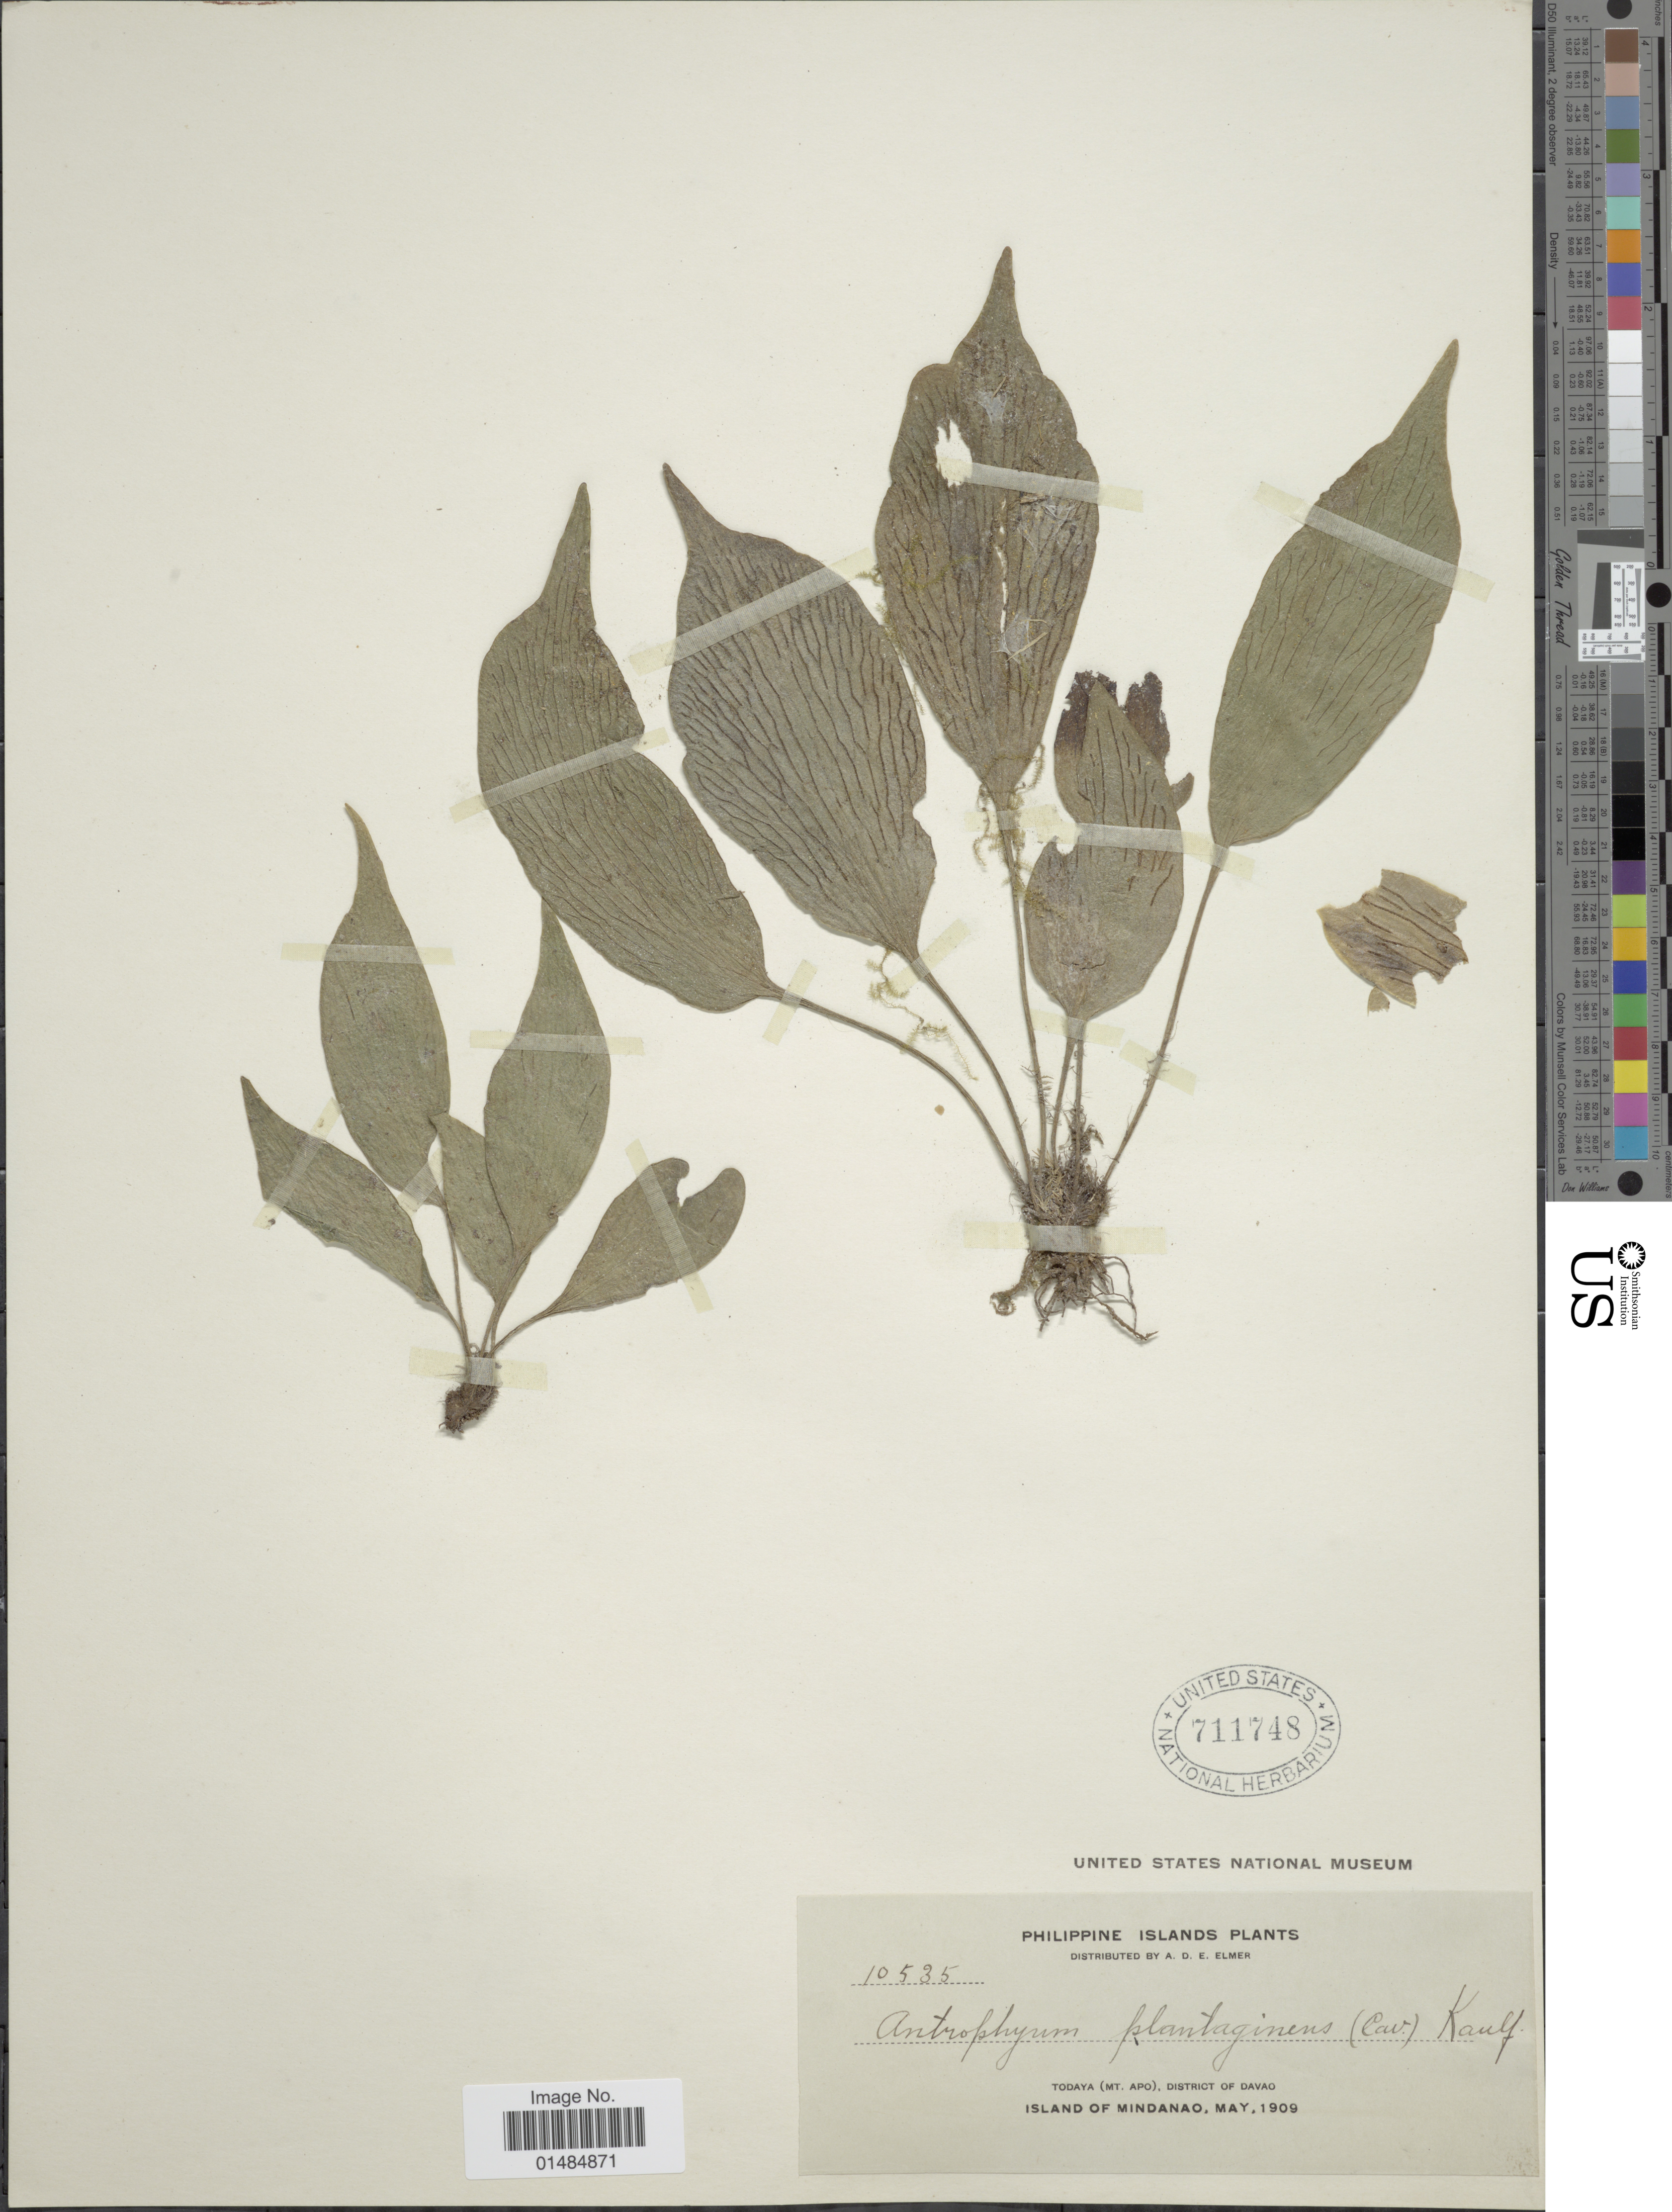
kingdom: Plantae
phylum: Tracheophyta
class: Polypodiopsida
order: Polypodiales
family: Pteridaceae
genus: Antrophyum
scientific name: Antrophyum plantagineum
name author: (Cav.) Kaulf.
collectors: A. D. E. Elmer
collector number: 10535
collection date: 1909-05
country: Philippines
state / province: Davao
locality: Todaya (Mt. Apo), District of Davao, Island of Mindanao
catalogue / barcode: US 711748